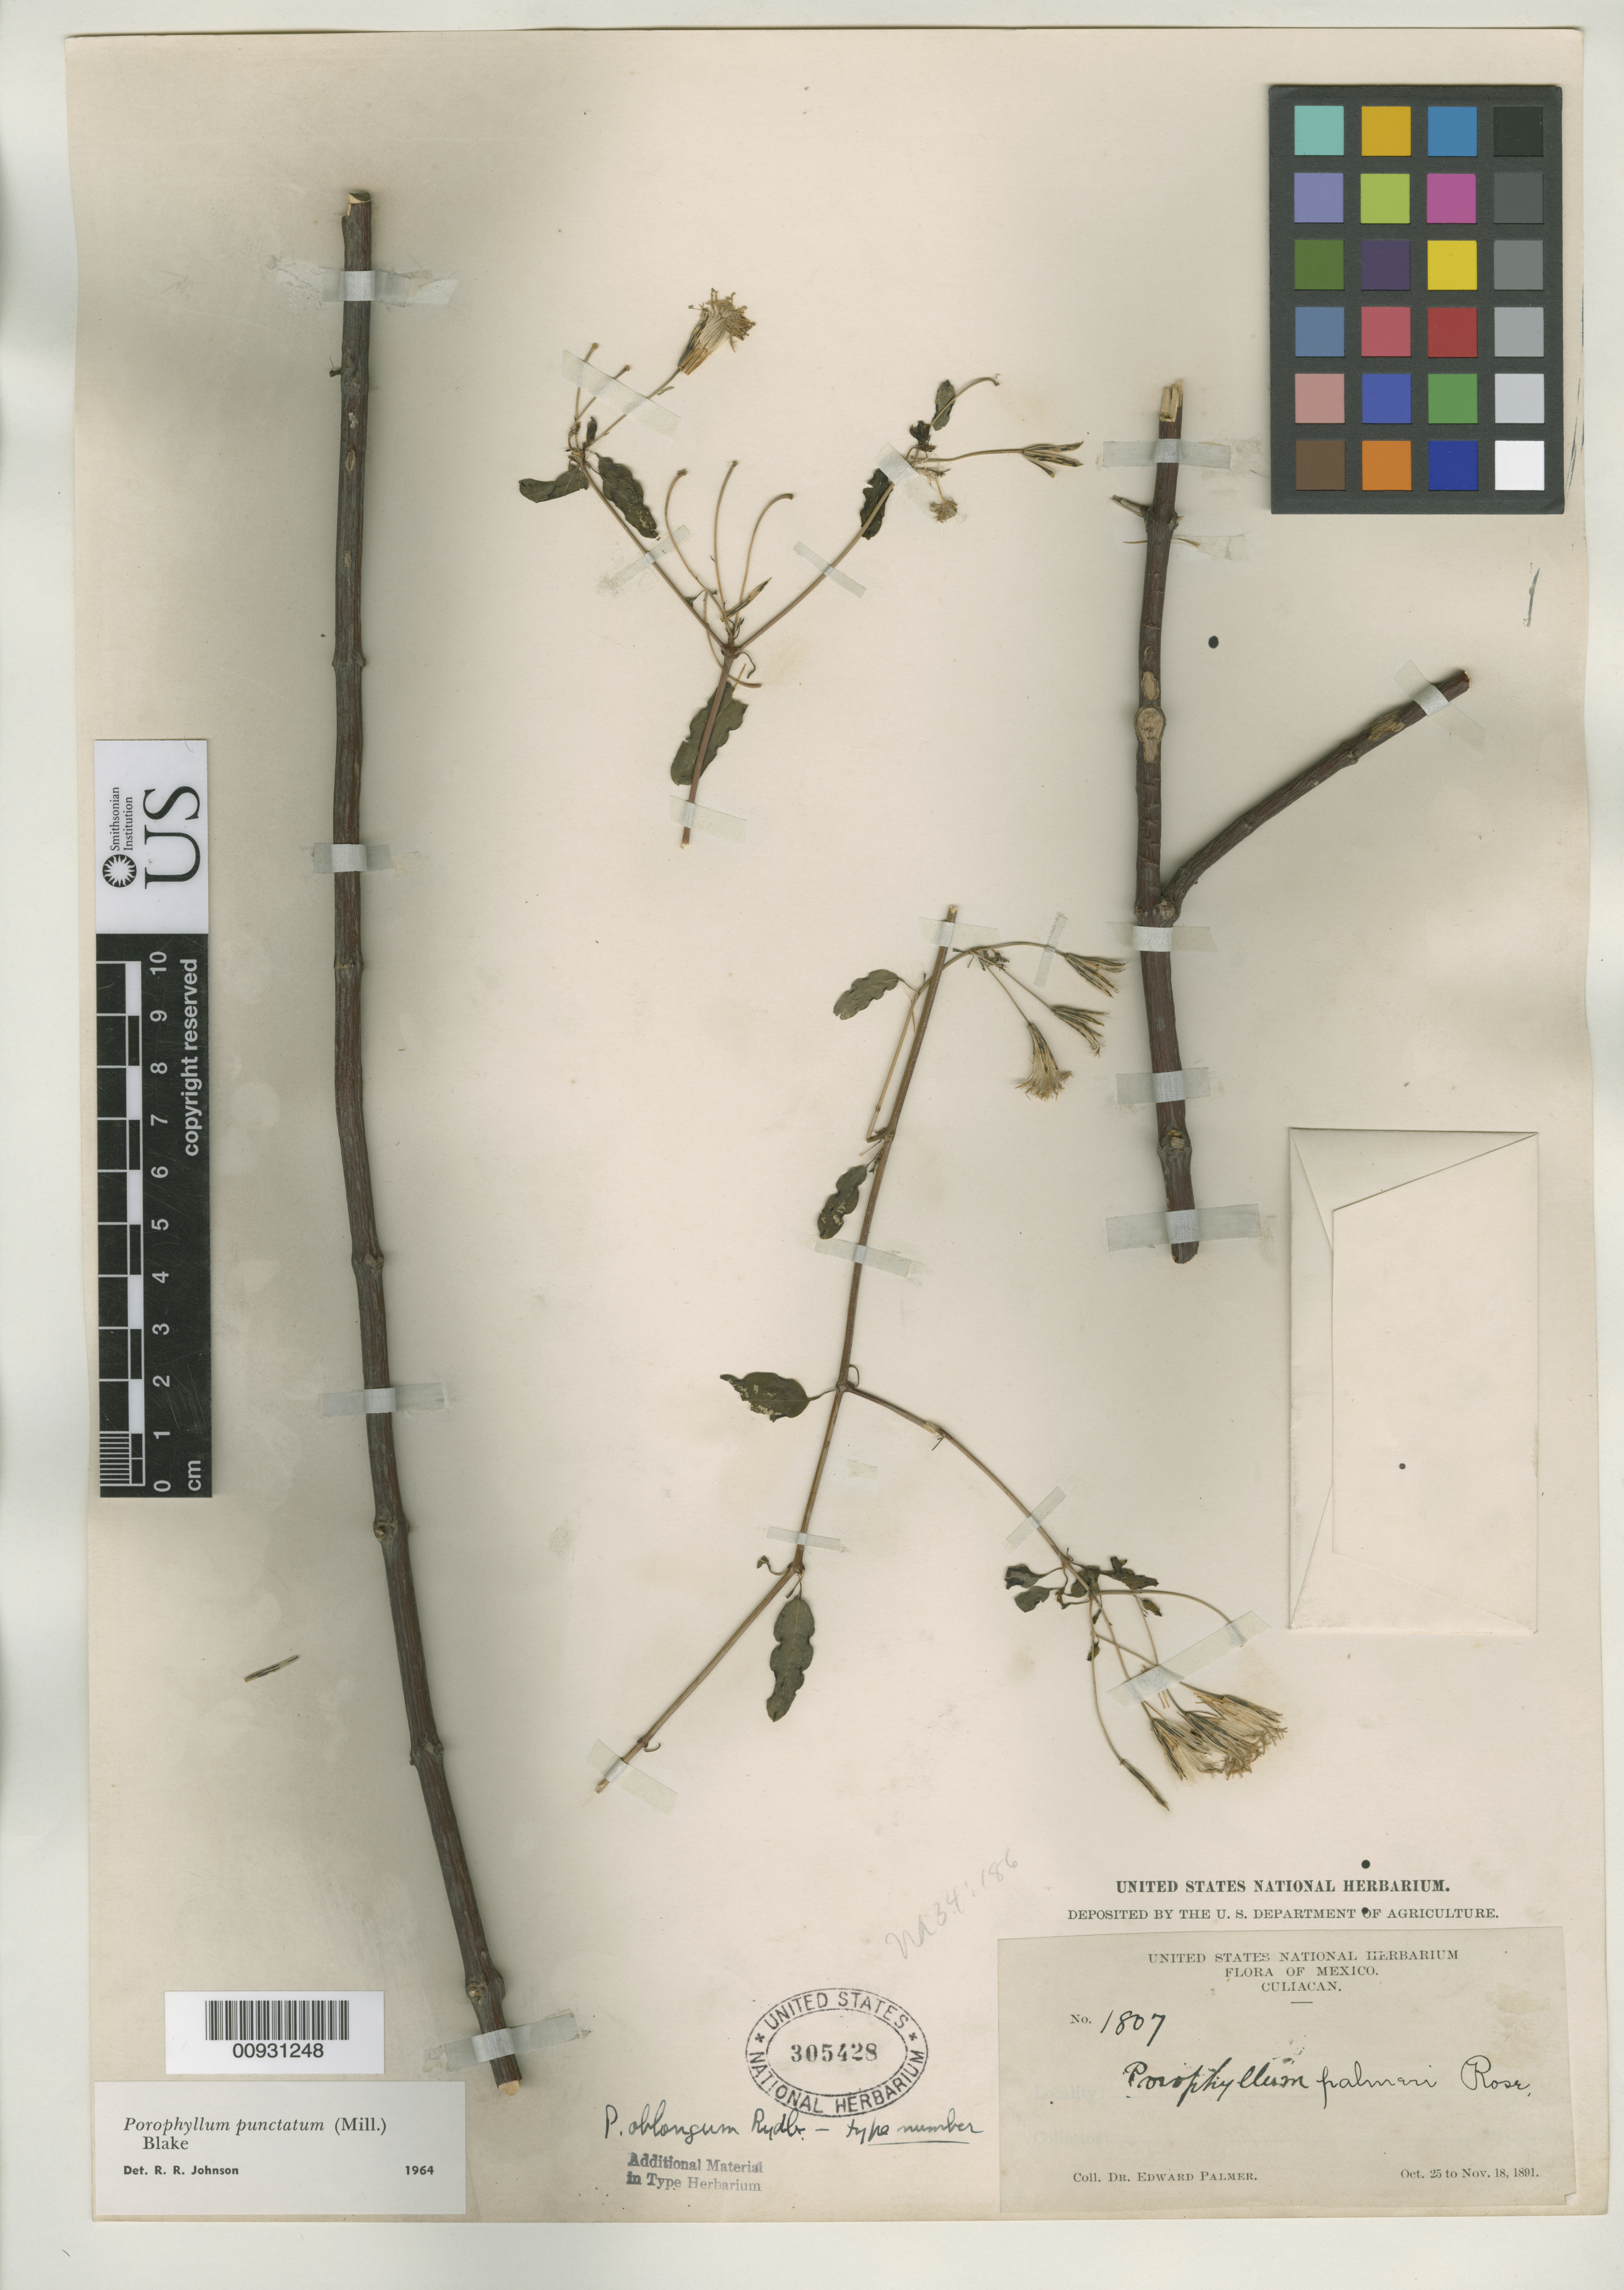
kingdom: Plantae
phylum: Tracheophyta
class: Magnoliopsida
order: Asterales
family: Asteraceae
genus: Porophyllum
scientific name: Porophyllum oblongum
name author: Rydb.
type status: Isotype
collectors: E. Palmer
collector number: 1807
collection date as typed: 25 Oct 1891 to 18 Nov 1891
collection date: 1891-10-25/1891-11-18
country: Mexico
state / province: Sinaloa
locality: Culiacán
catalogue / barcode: US 305428